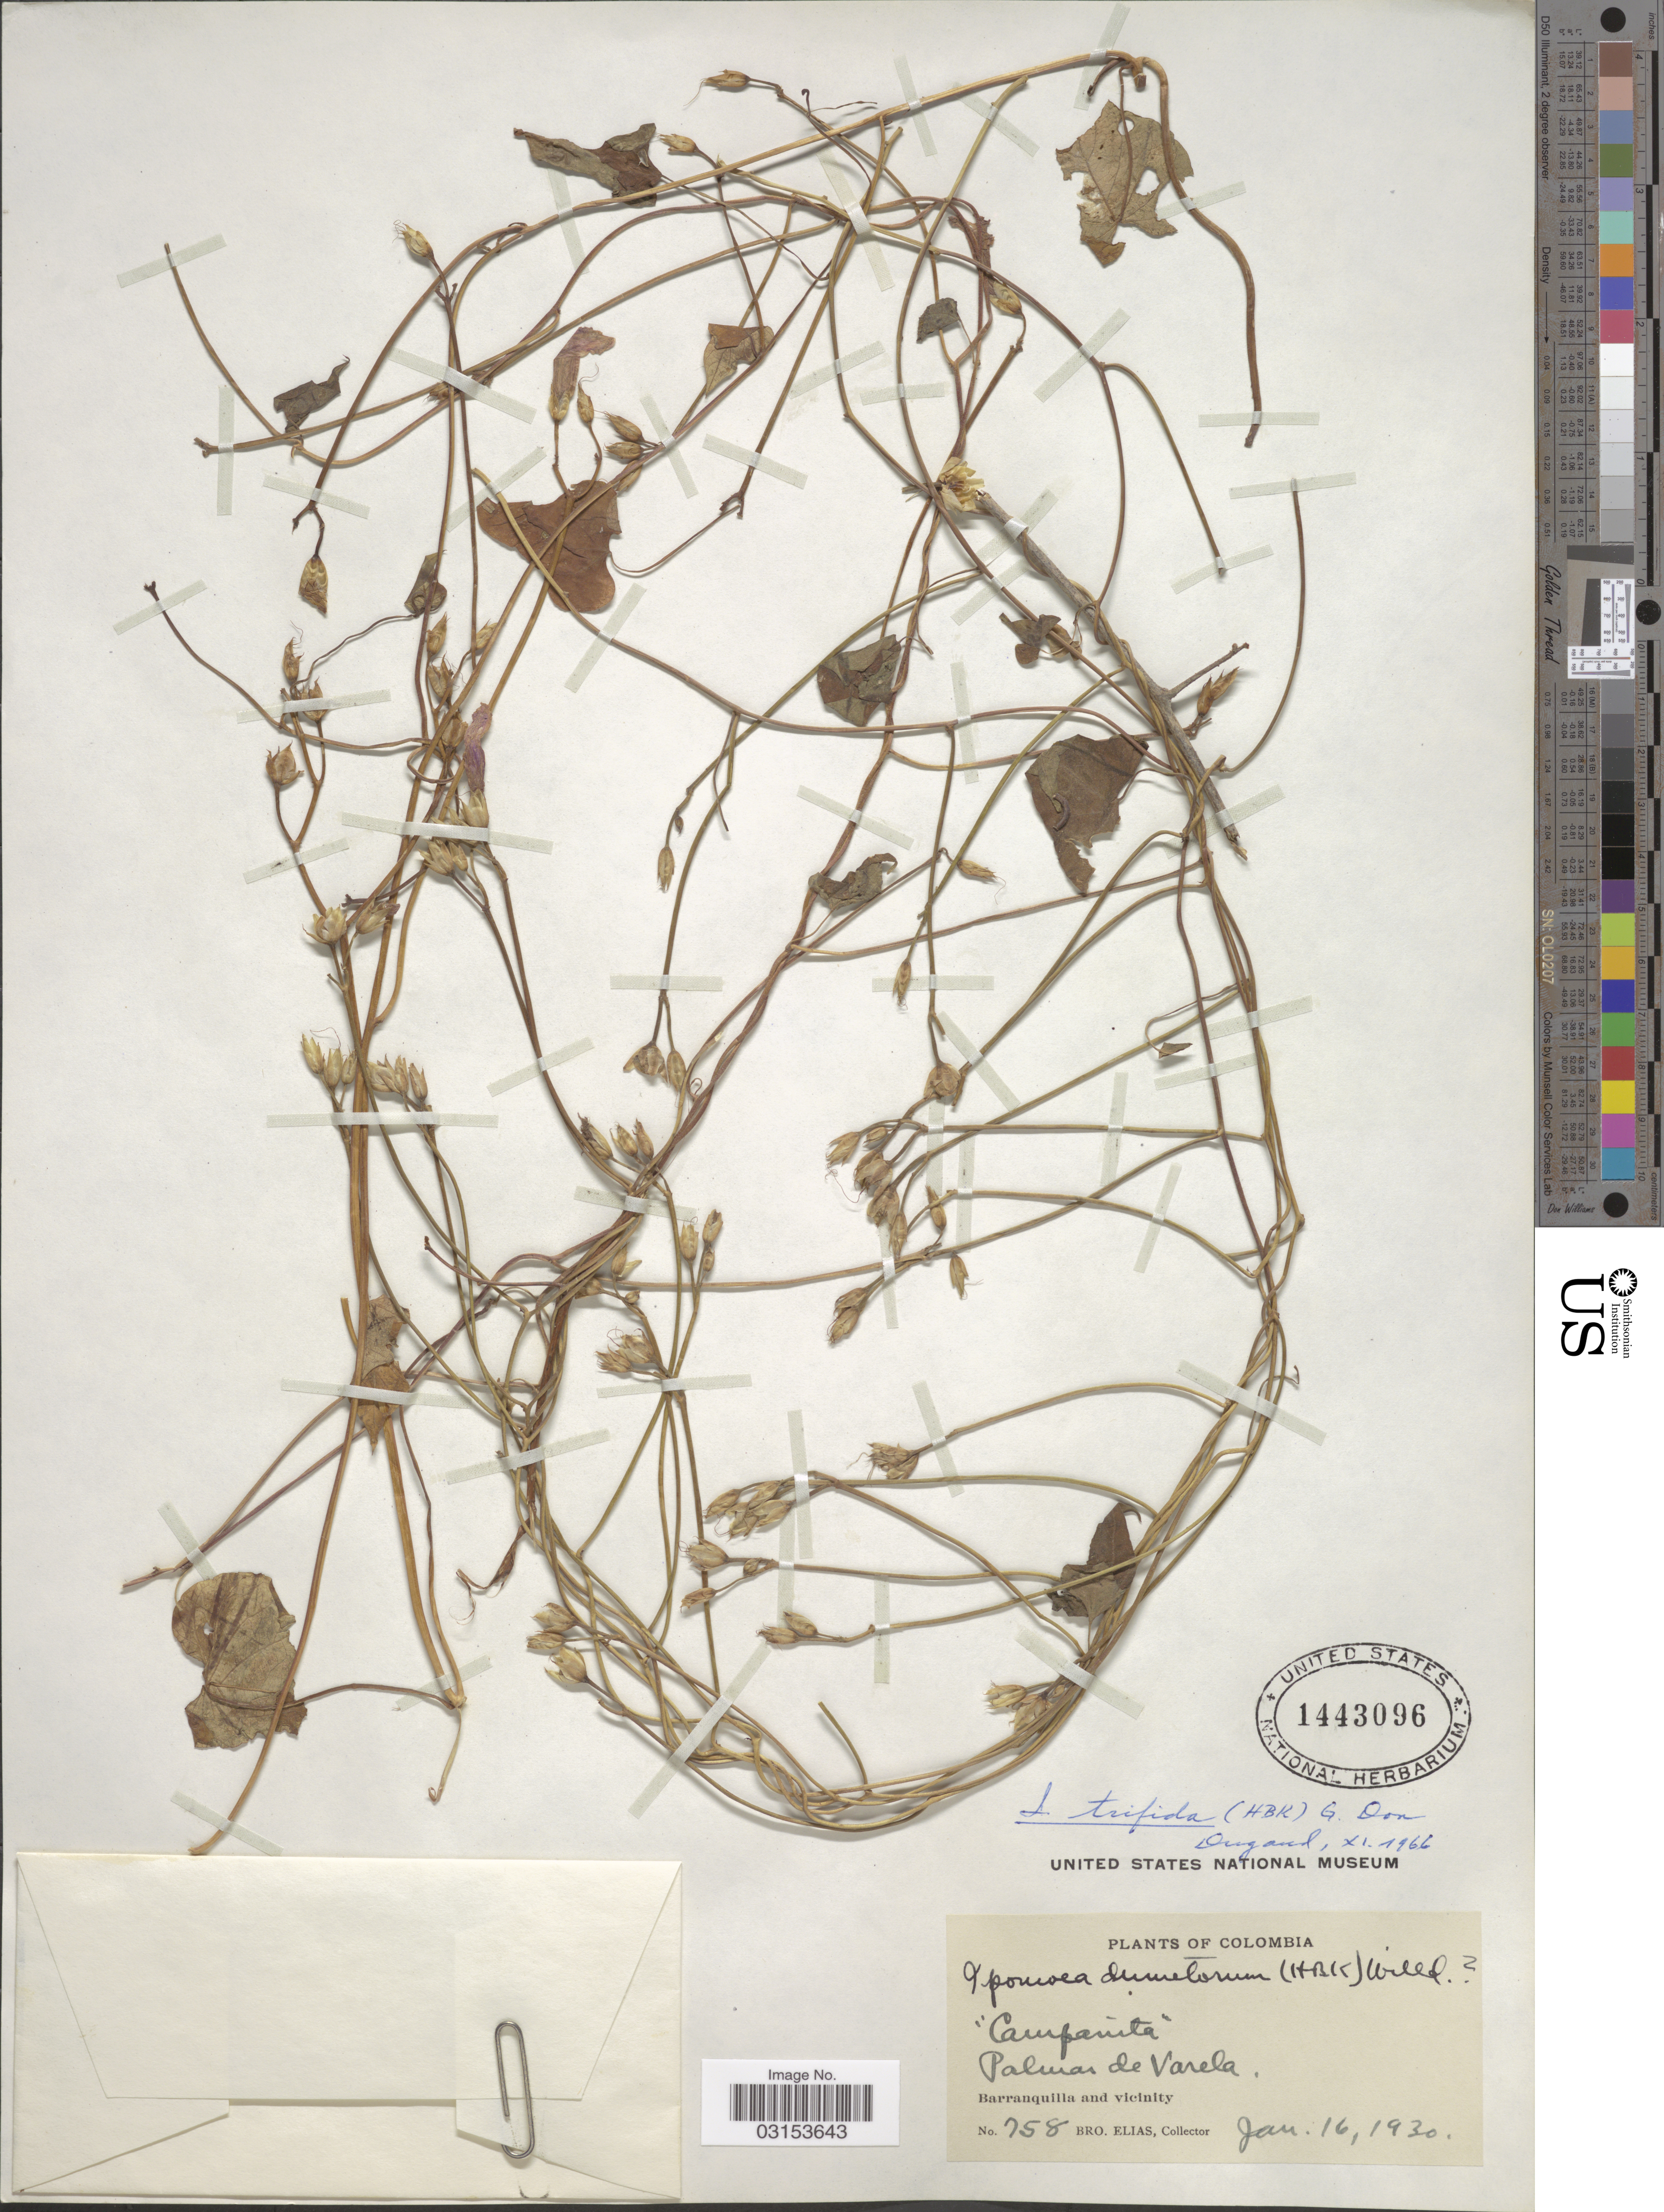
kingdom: Plantae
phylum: Tracheophyta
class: Magnoliopsida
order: Solanales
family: Convolvulaceae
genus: Ipomoea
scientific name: Ipomoea trifida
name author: (Kunth) G. Don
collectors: Bro. Elias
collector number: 758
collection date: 1930-01-16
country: Colombia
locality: Palmas de Varela. Barranquilla and vicinity.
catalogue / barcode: US 1443096